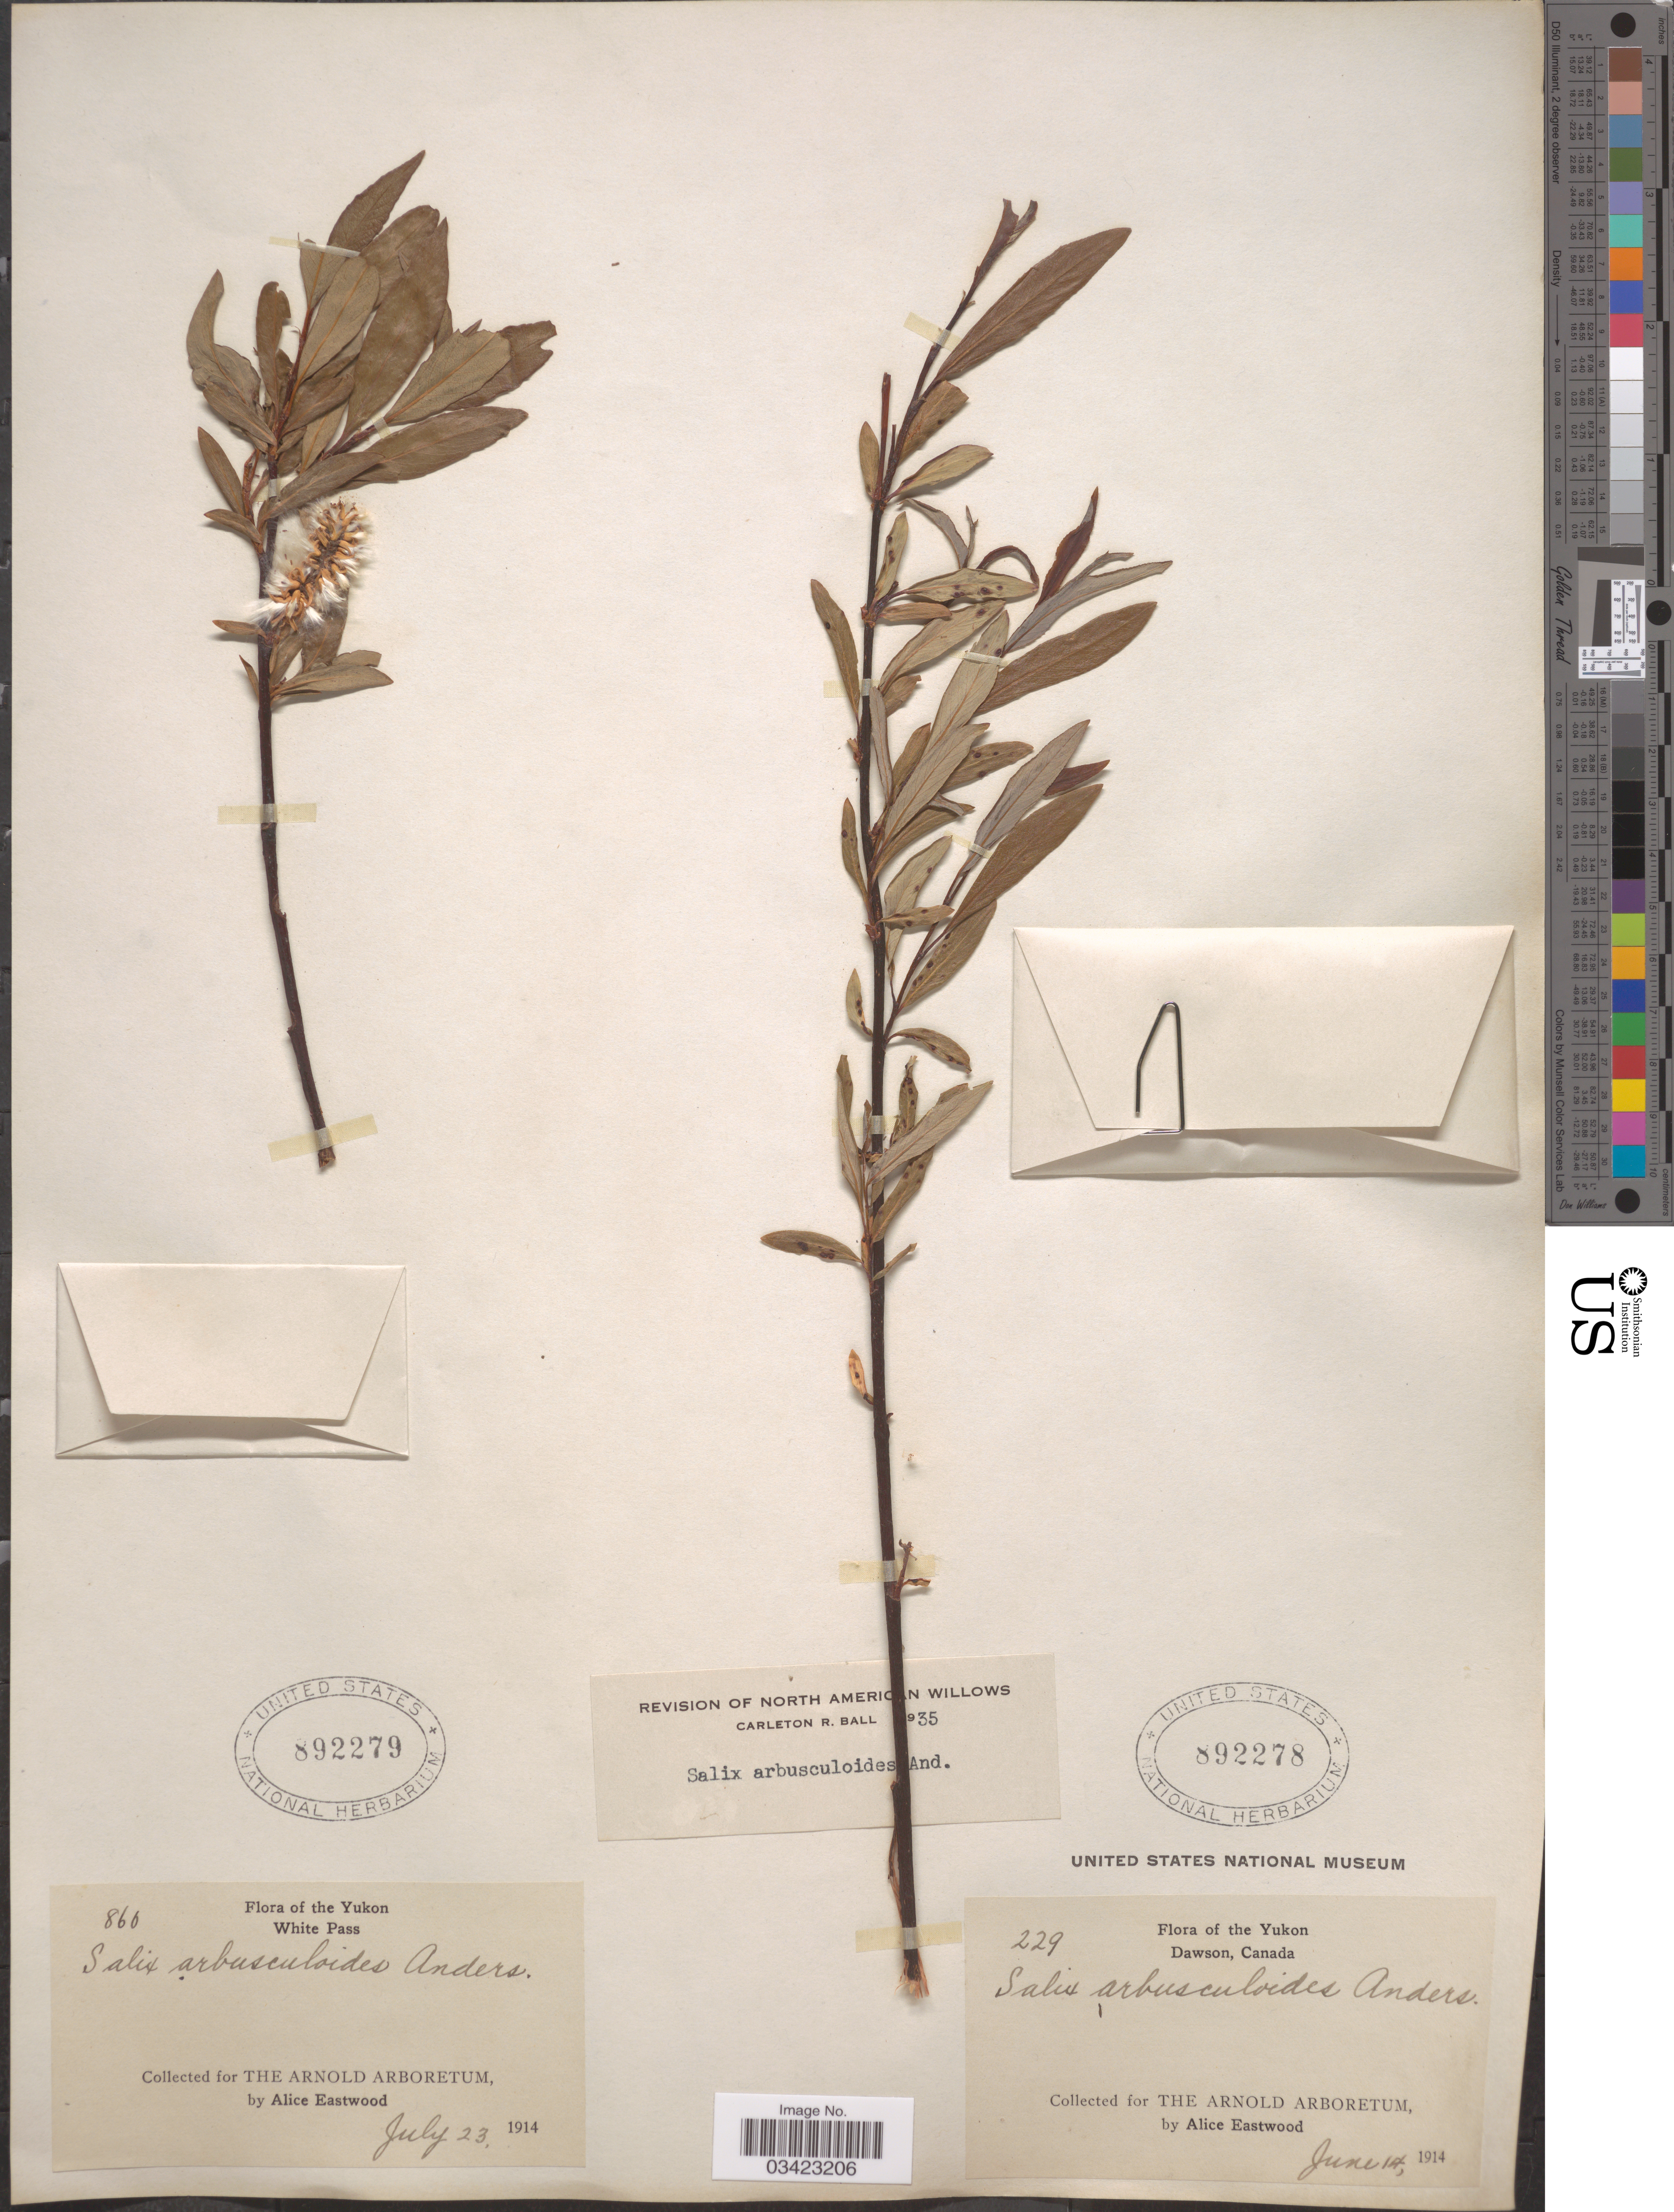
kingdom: Plantae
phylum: Tracheophyta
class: Magnoliopsida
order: Malpighiales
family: Salicaceae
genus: Salix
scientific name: Salix arbusculoides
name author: Andersson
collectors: A. Eastwood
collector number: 229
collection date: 1914-06-14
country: Canada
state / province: Yukon Territory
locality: Yukon, Dawson.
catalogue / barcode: US 892278-2